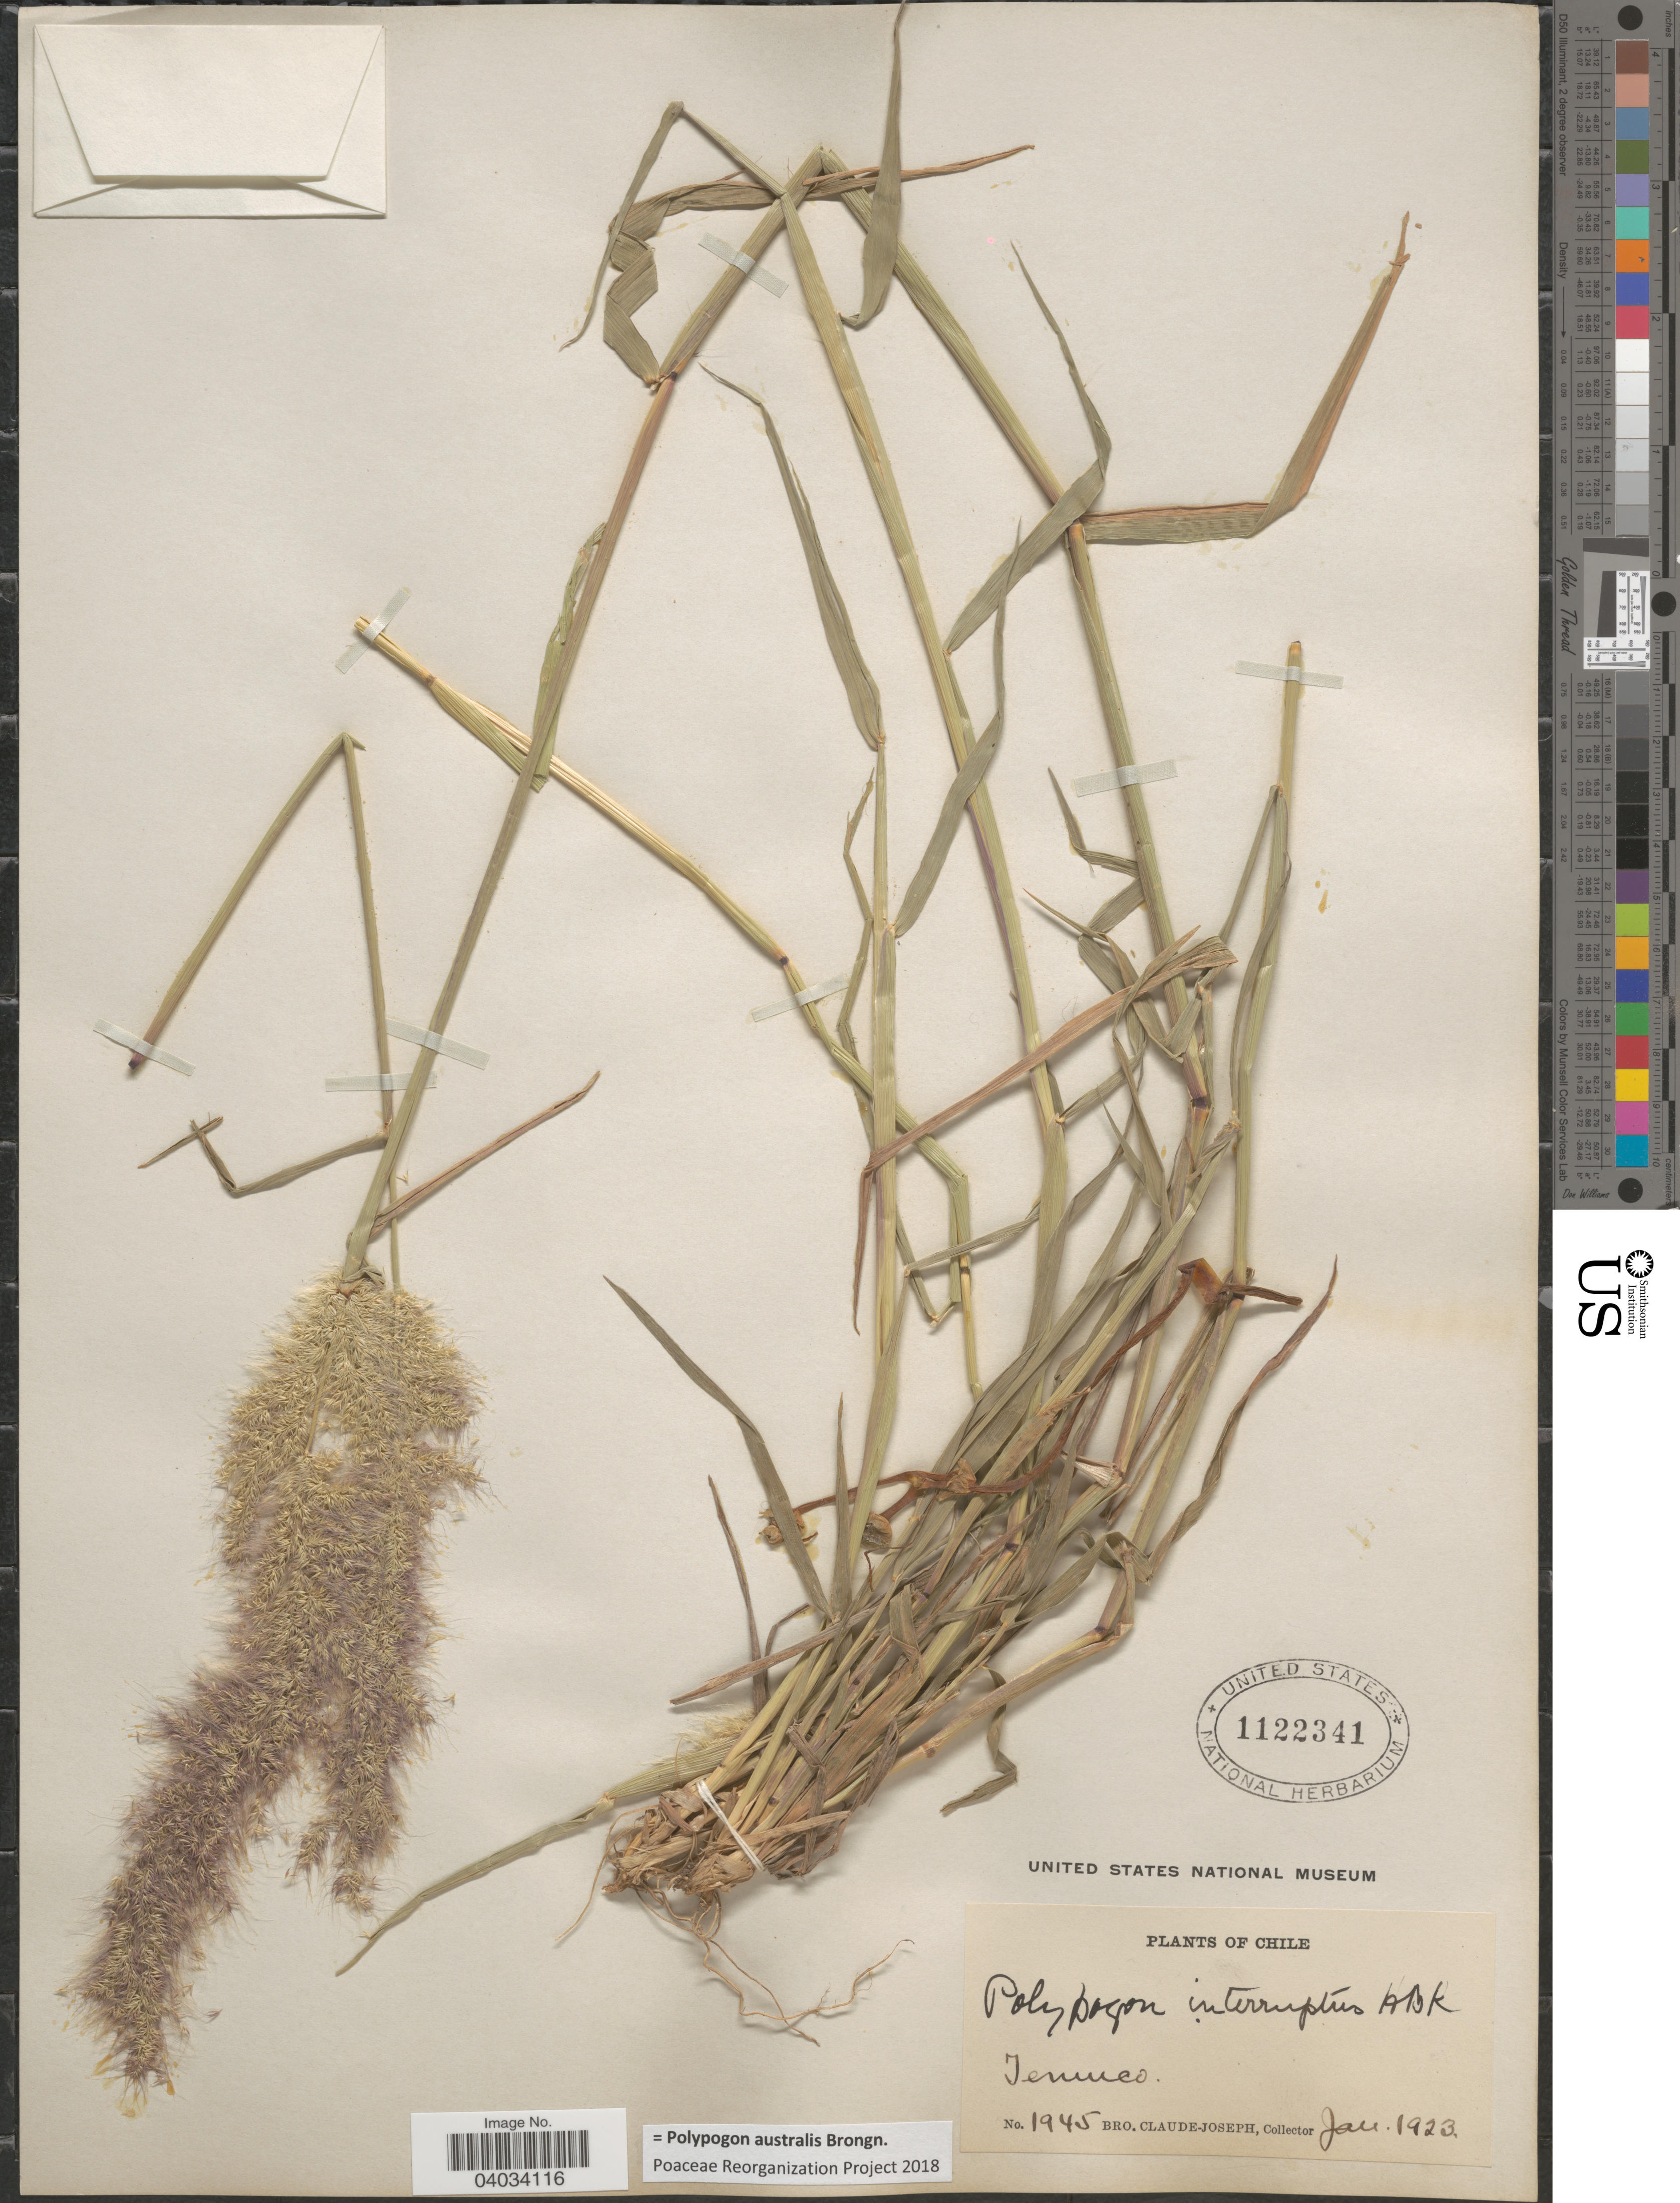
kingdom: Plantae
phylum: Tracheophyta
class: Liliopsida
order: Poales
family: Poaceae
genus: Polypogon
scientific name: Polypogon australis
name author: Brongn.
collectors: Bro. Claude-Joseph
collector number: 1945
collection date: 1923-01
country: Chile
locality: Temuco.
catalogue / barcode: US 1122341